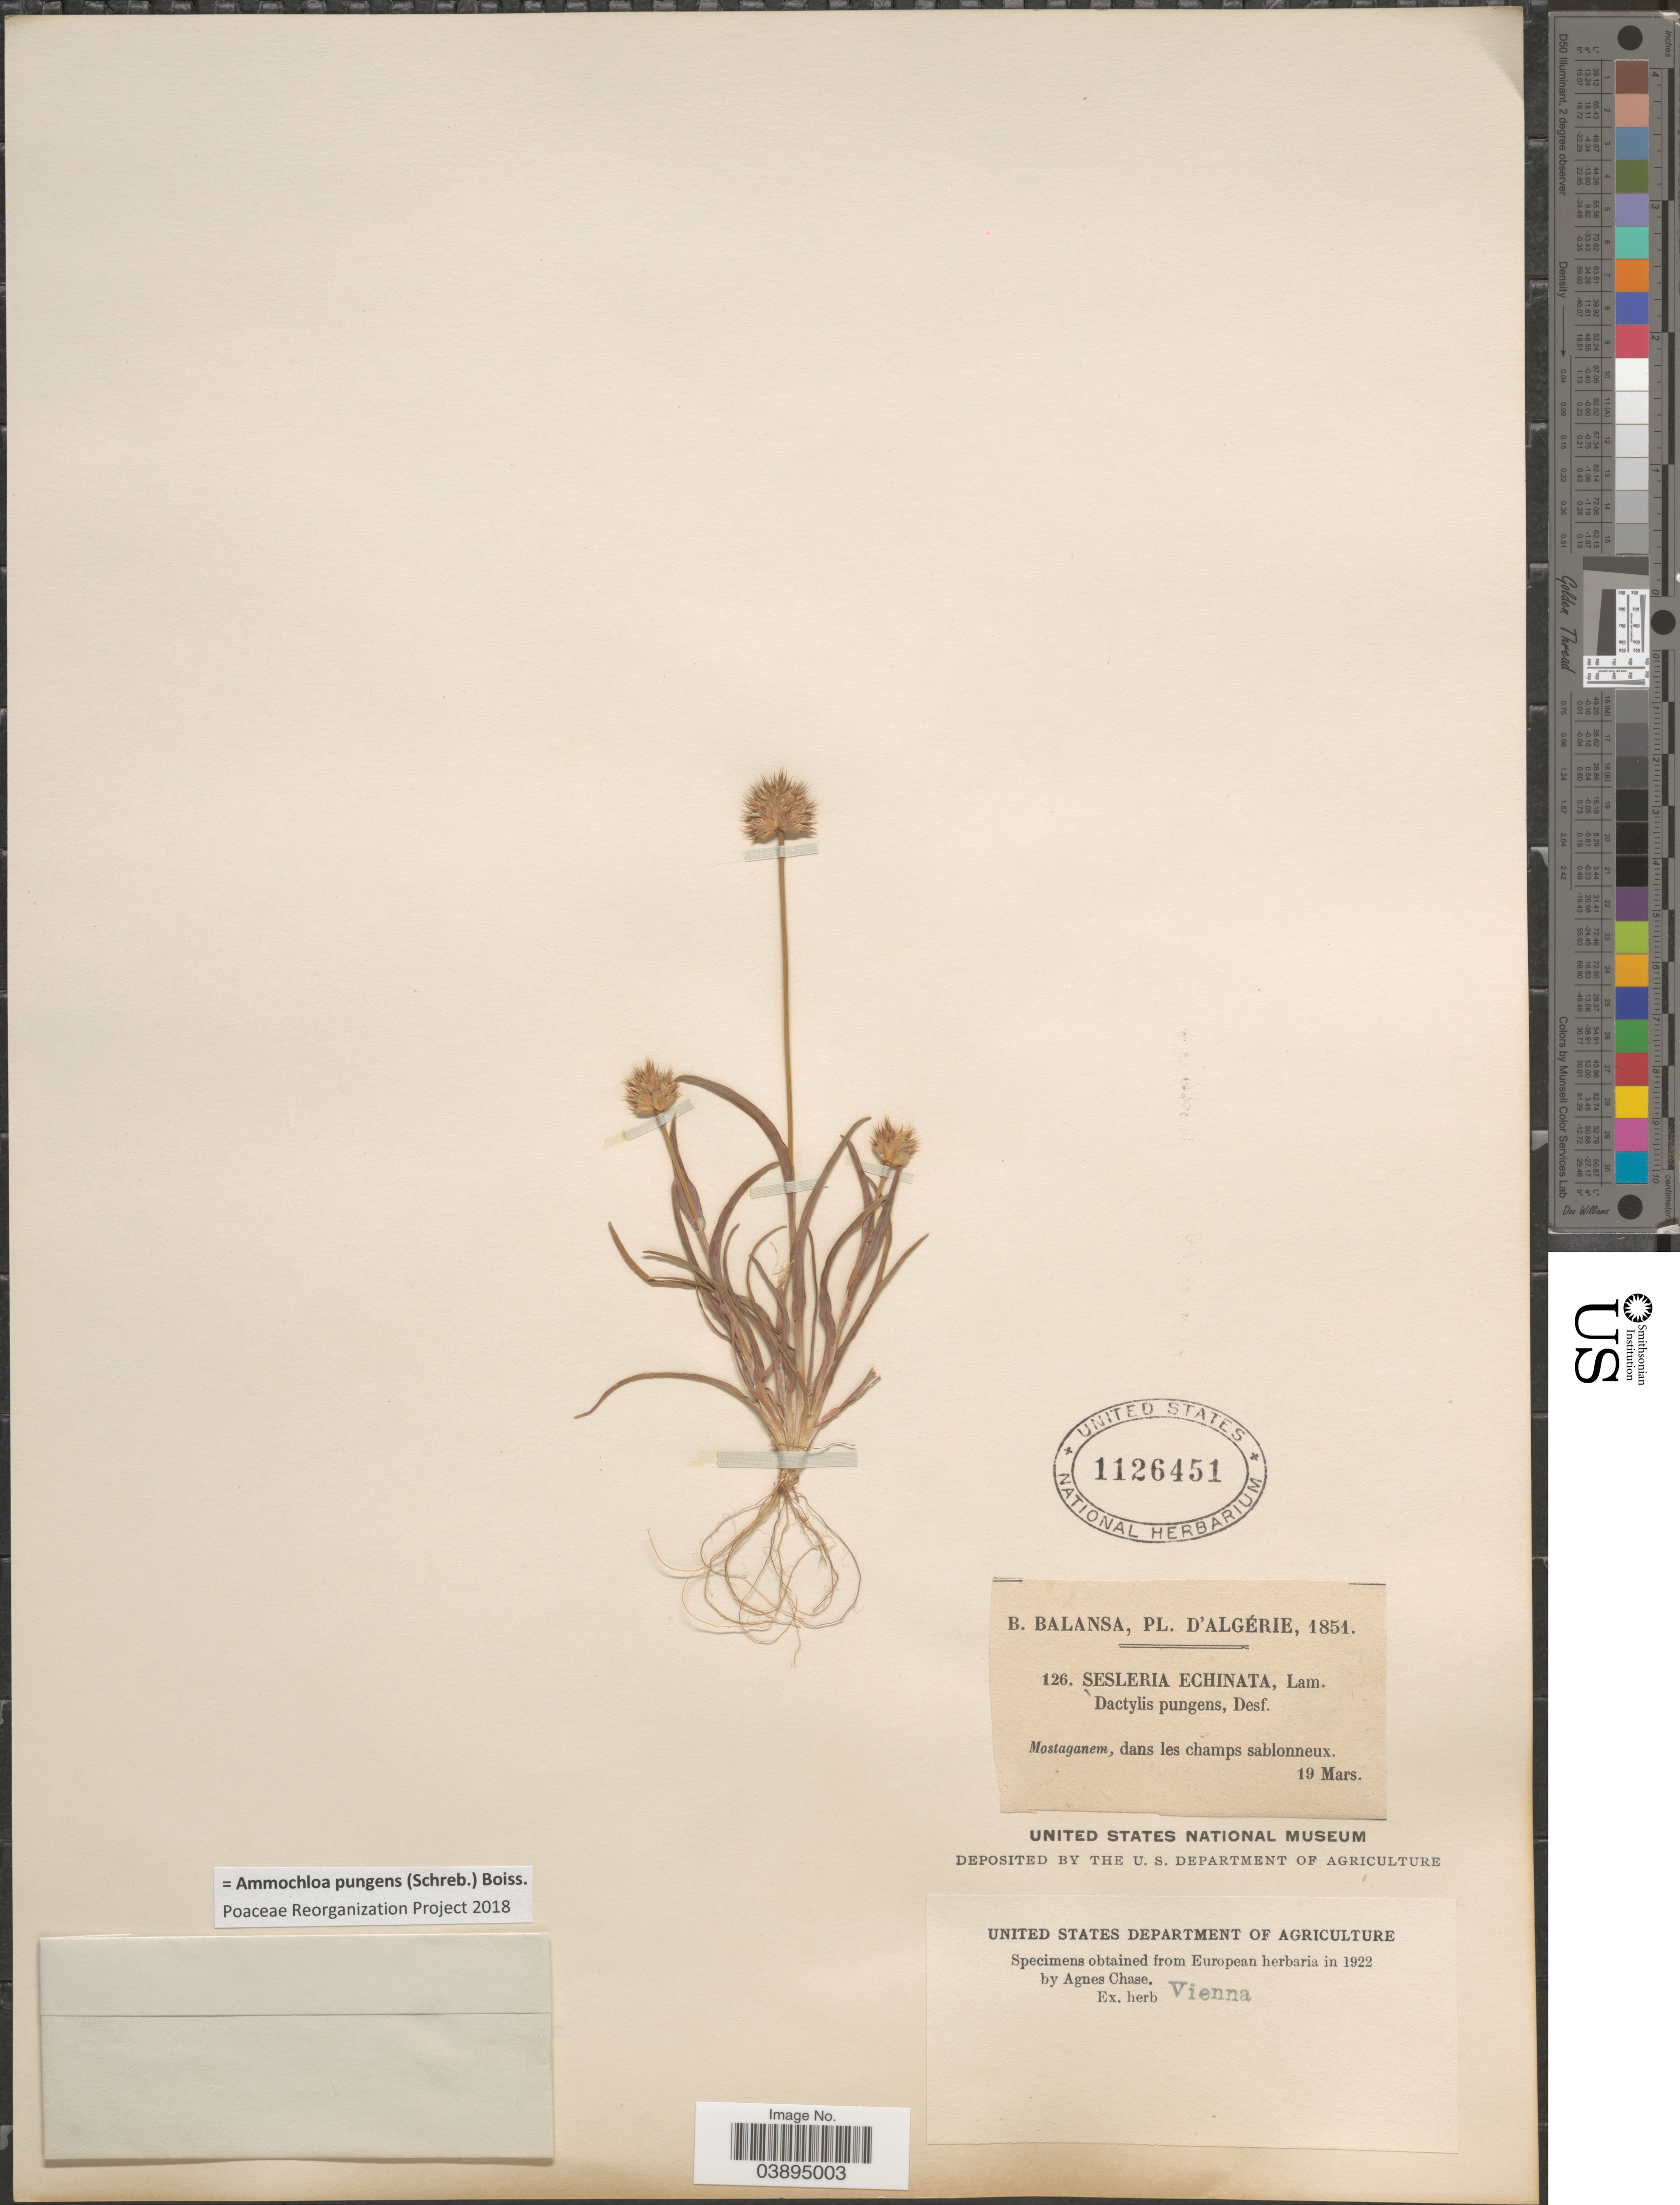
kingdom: Plantae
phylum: Tracheophyta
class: Liliopsida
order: Poales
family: Poaceae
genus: Ammochloa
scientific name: Ammochloa pungens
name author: (Schreb.) Boiss.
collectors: B. Balansa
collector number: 126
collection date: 1851-03-19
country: Algeria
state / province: Mostaganem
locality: D'Algérie. Dans les champs sablonneux.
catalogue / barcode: US 1126451